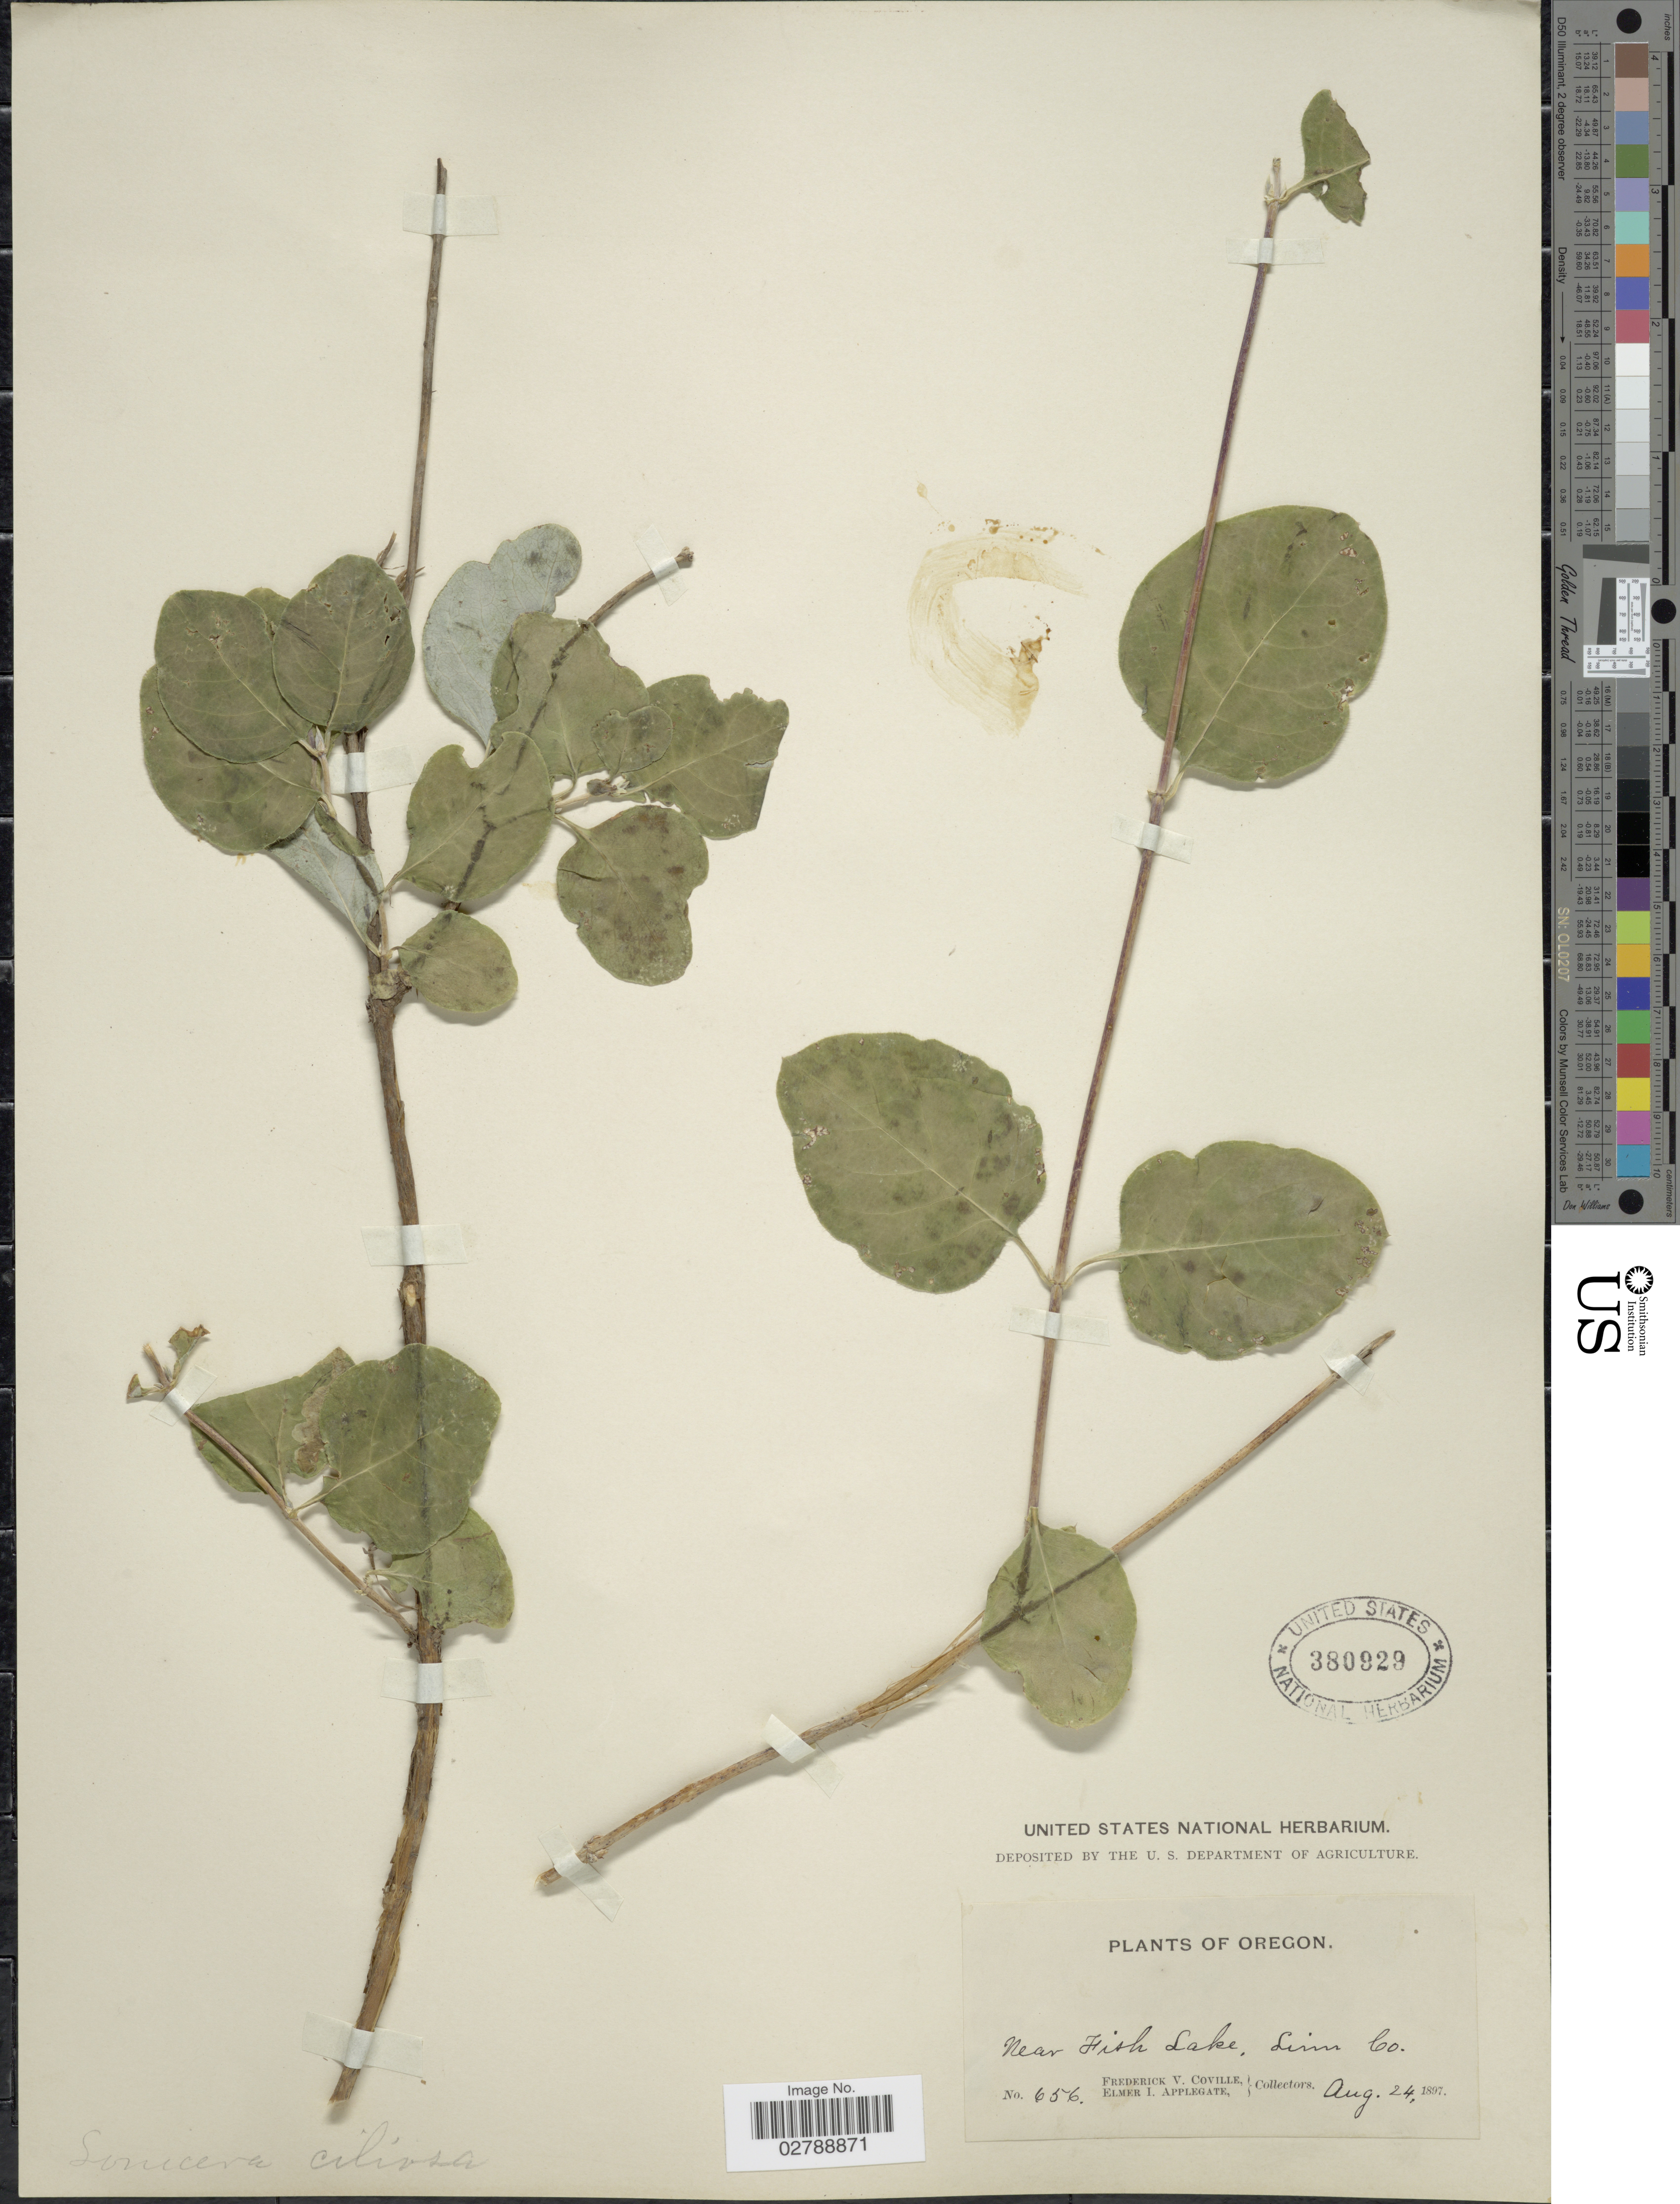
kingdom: Plantae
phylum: Tracheophyta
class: Magnoliopsida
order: Dipsacales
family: Caprifoliaceae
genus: Lonicera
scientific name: Lonicera ciliosa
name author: Poir.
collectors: F. V. Coville & E. I. Applegate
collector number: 656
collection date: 1897-08-24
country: United States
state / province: Oregon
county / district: Linn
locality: Near Fish Lake, Linn Co.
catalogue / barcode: US 380929